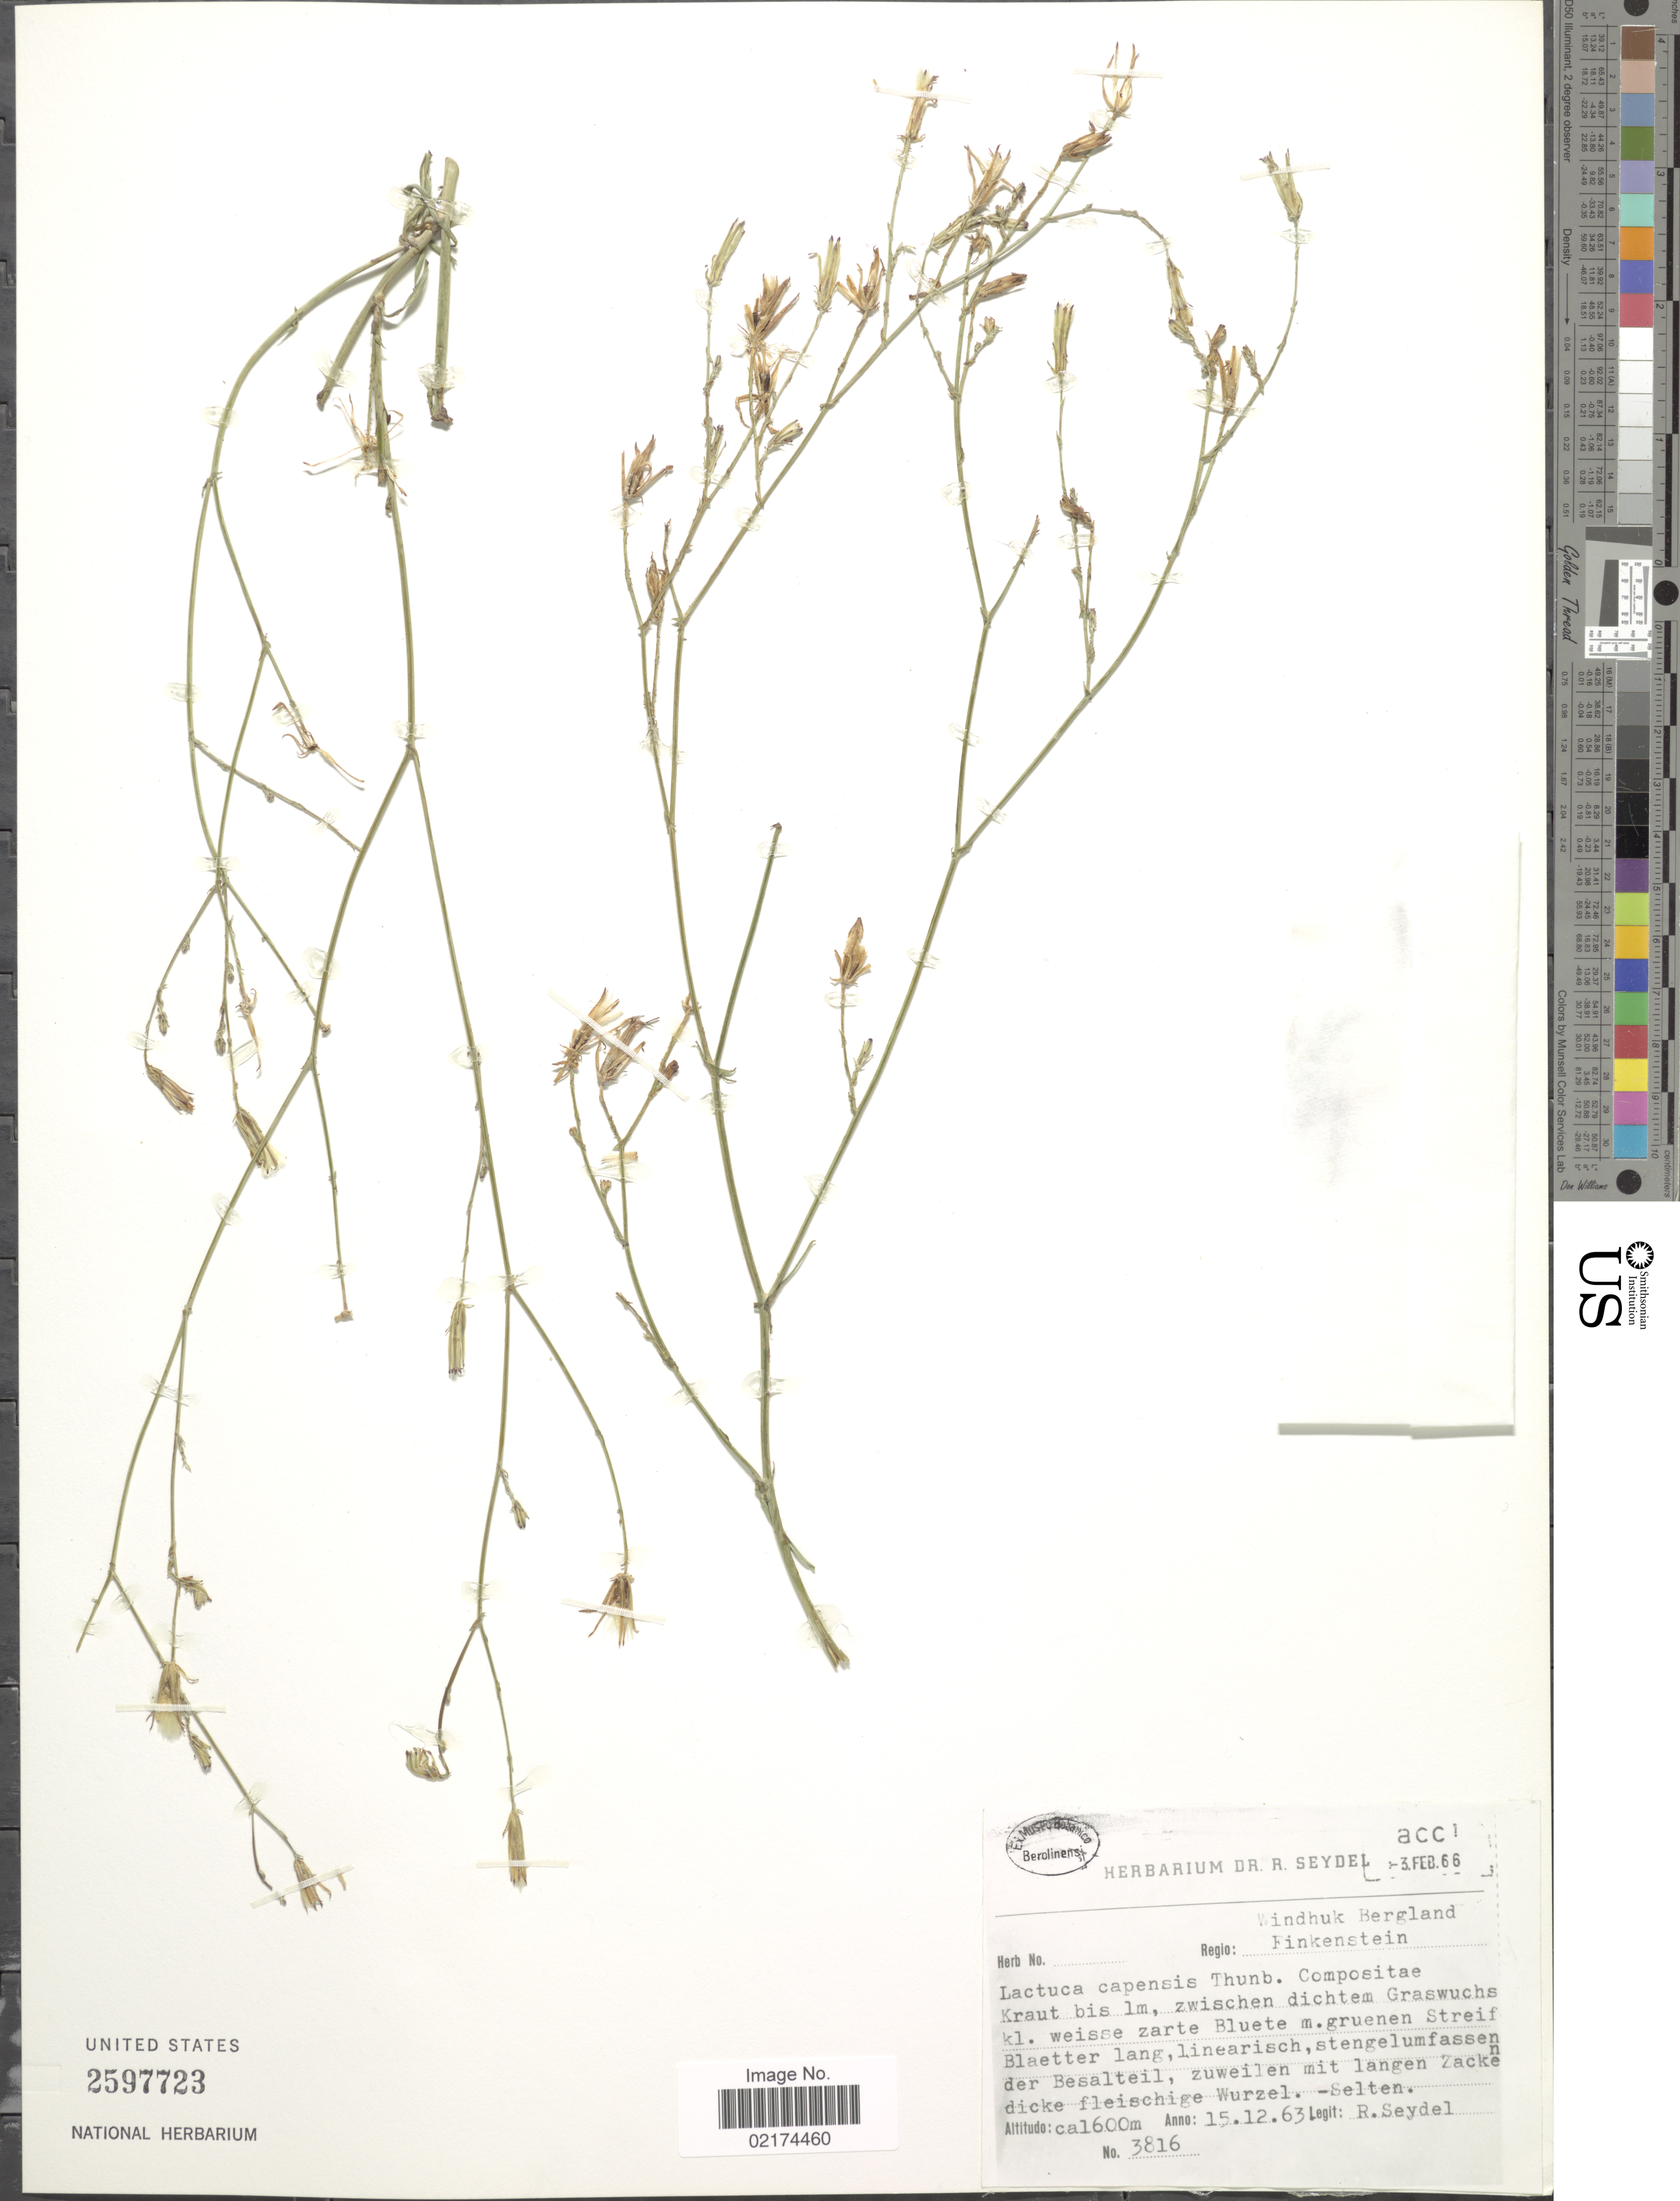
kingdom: Plantae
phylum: Tracheophyta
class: Magnoliopsida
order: Asterales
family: Asteraceae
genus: Lactuca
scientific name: Lactuca inermis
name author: Forssk.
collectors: R. Seydel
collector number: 3816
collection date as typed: Transcribed d/m/y: 15/12/63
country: Austria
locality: Windhuk Bergland, Finkenstein, Selten [unsure placement]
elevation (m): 1600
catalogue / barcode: US 2597723